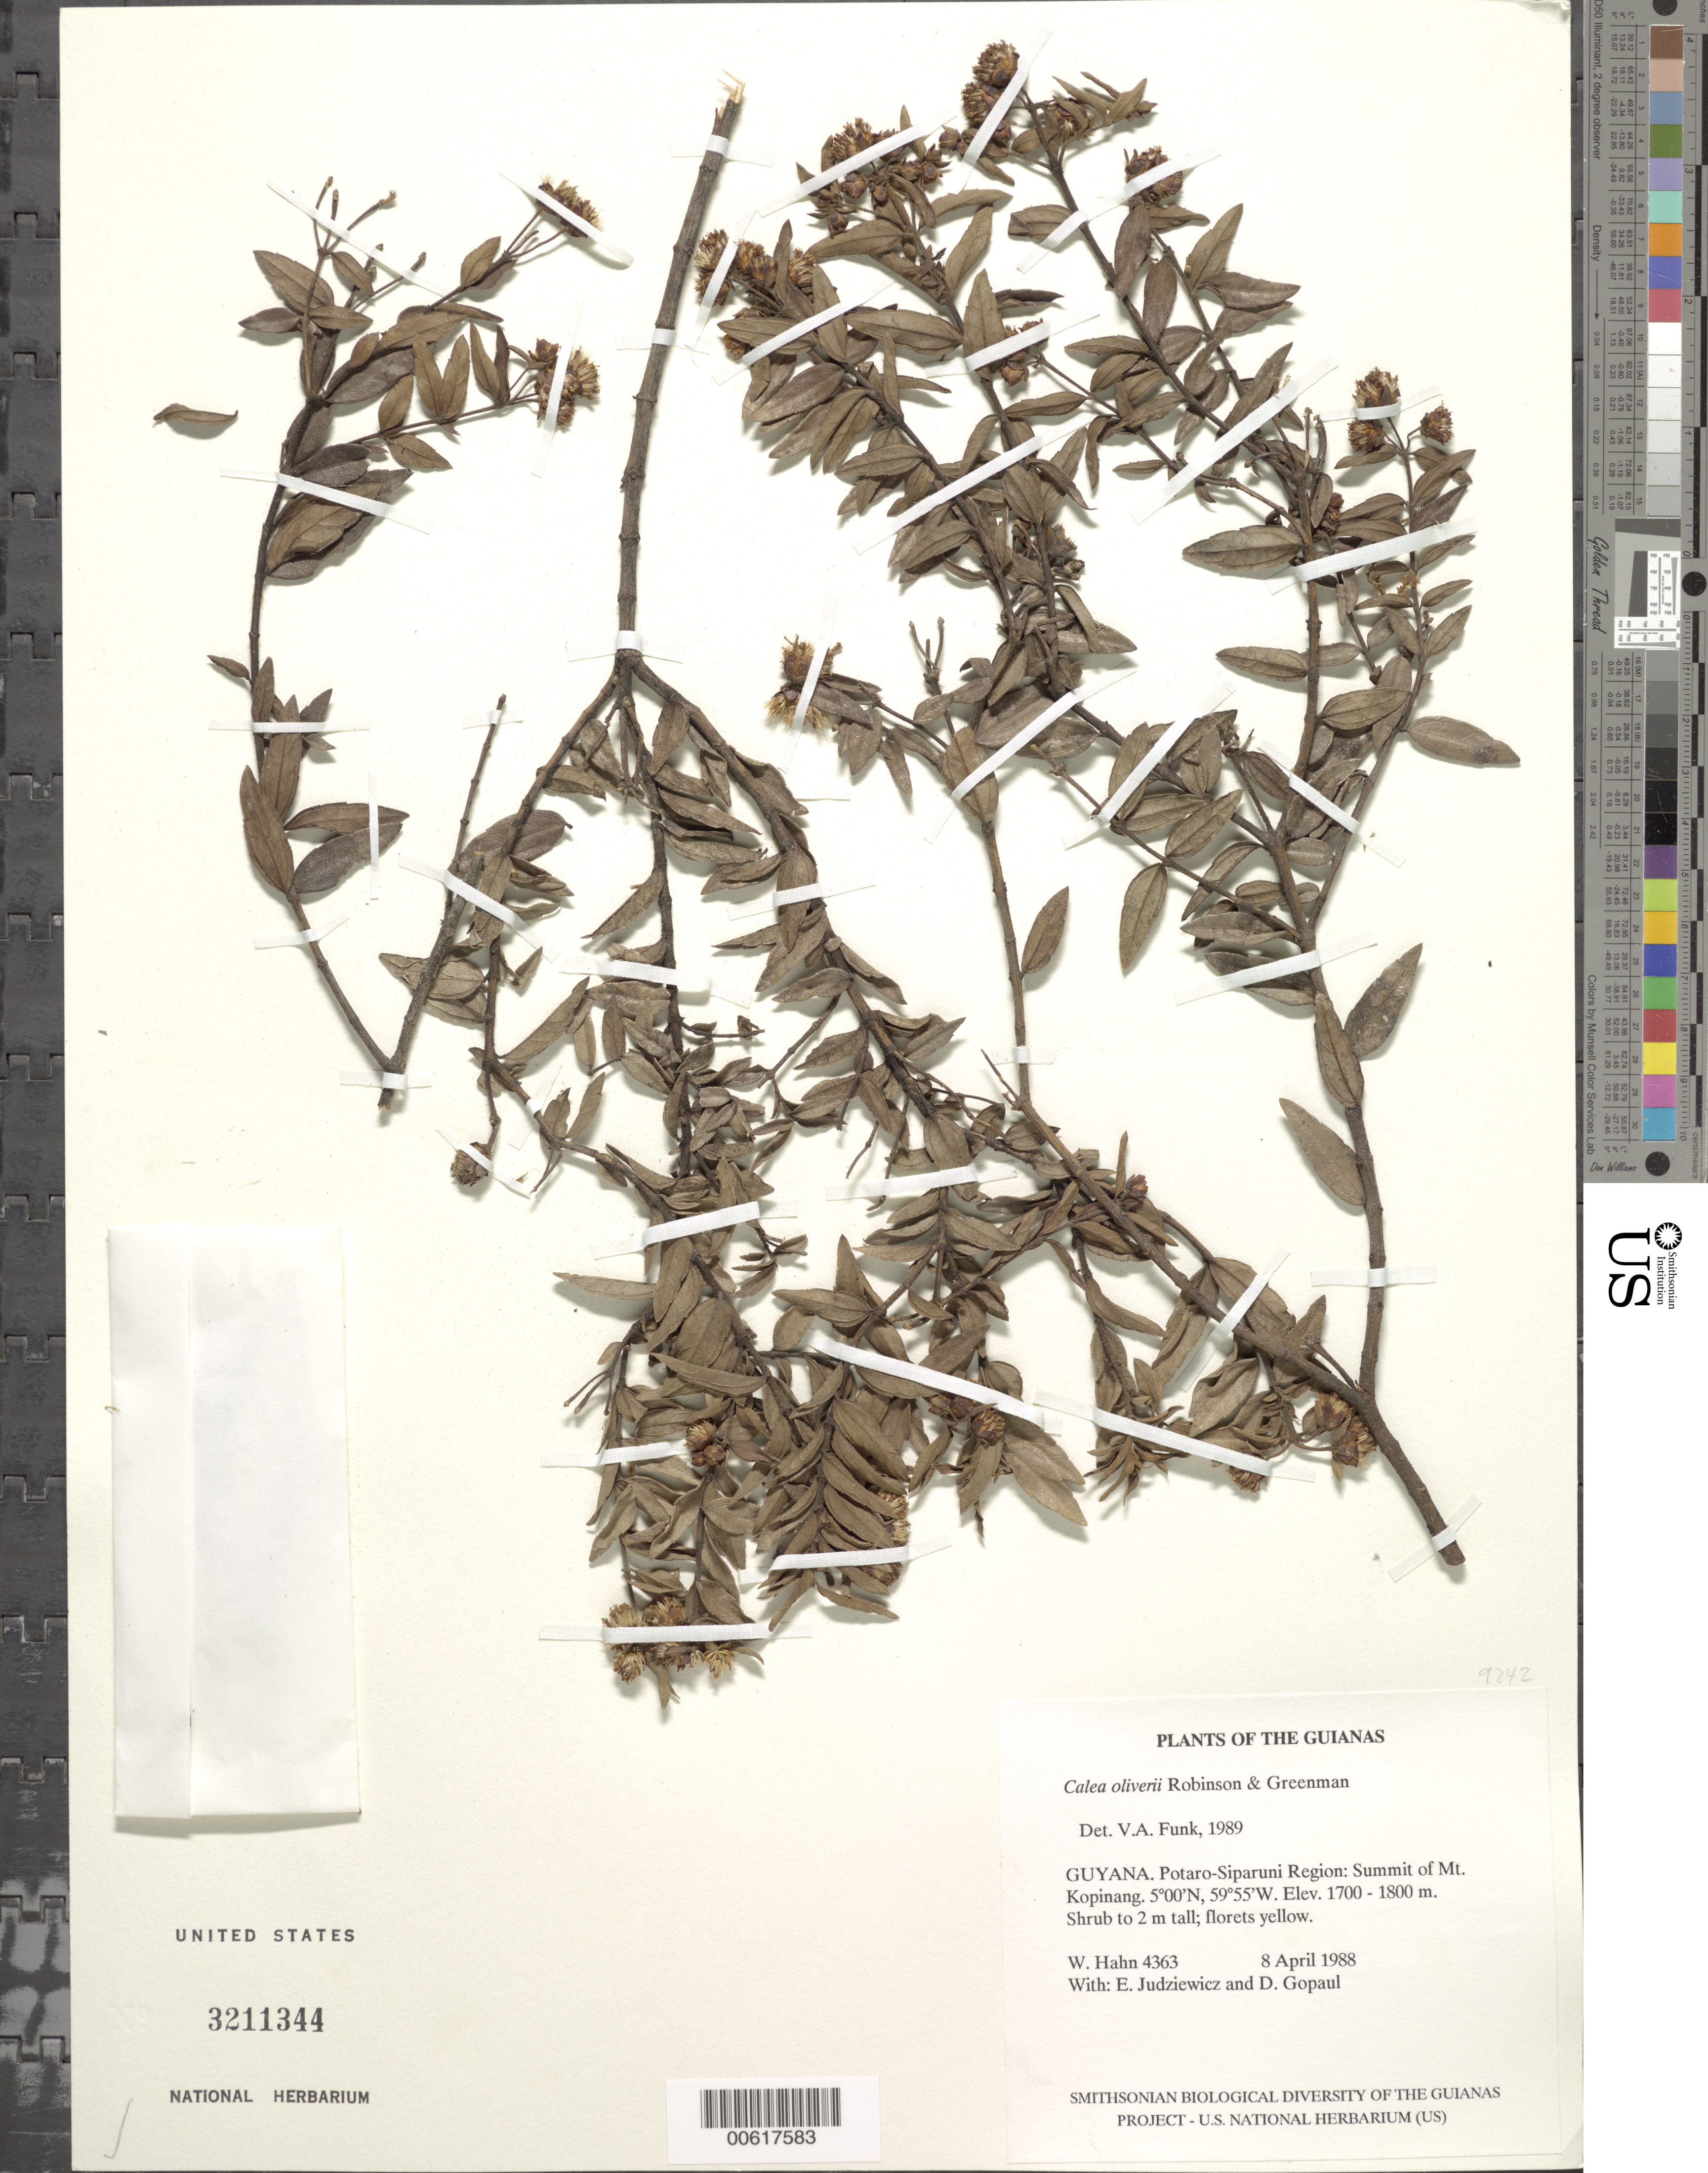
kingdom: Plantae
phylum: Tracheophyta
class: Magnoliopsida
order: Asterales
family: Asteraceae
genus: Calea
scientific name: Calea oliveri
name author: B.L. Rob. & Greenm.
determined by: Funk, Vicki A., (BOT), Smithsonian Institution - National Museum of Natural History (UNITED STATES)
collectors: W. Hahn, E. J. Judziewicz & D. Gopaul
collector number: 4363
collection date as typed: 8 April 1988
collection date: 1988-04-08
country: Guyana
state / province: Potaro-Siparuni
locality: Summit of Mt. Kopinang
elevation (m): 1700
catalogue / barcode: US 3211344